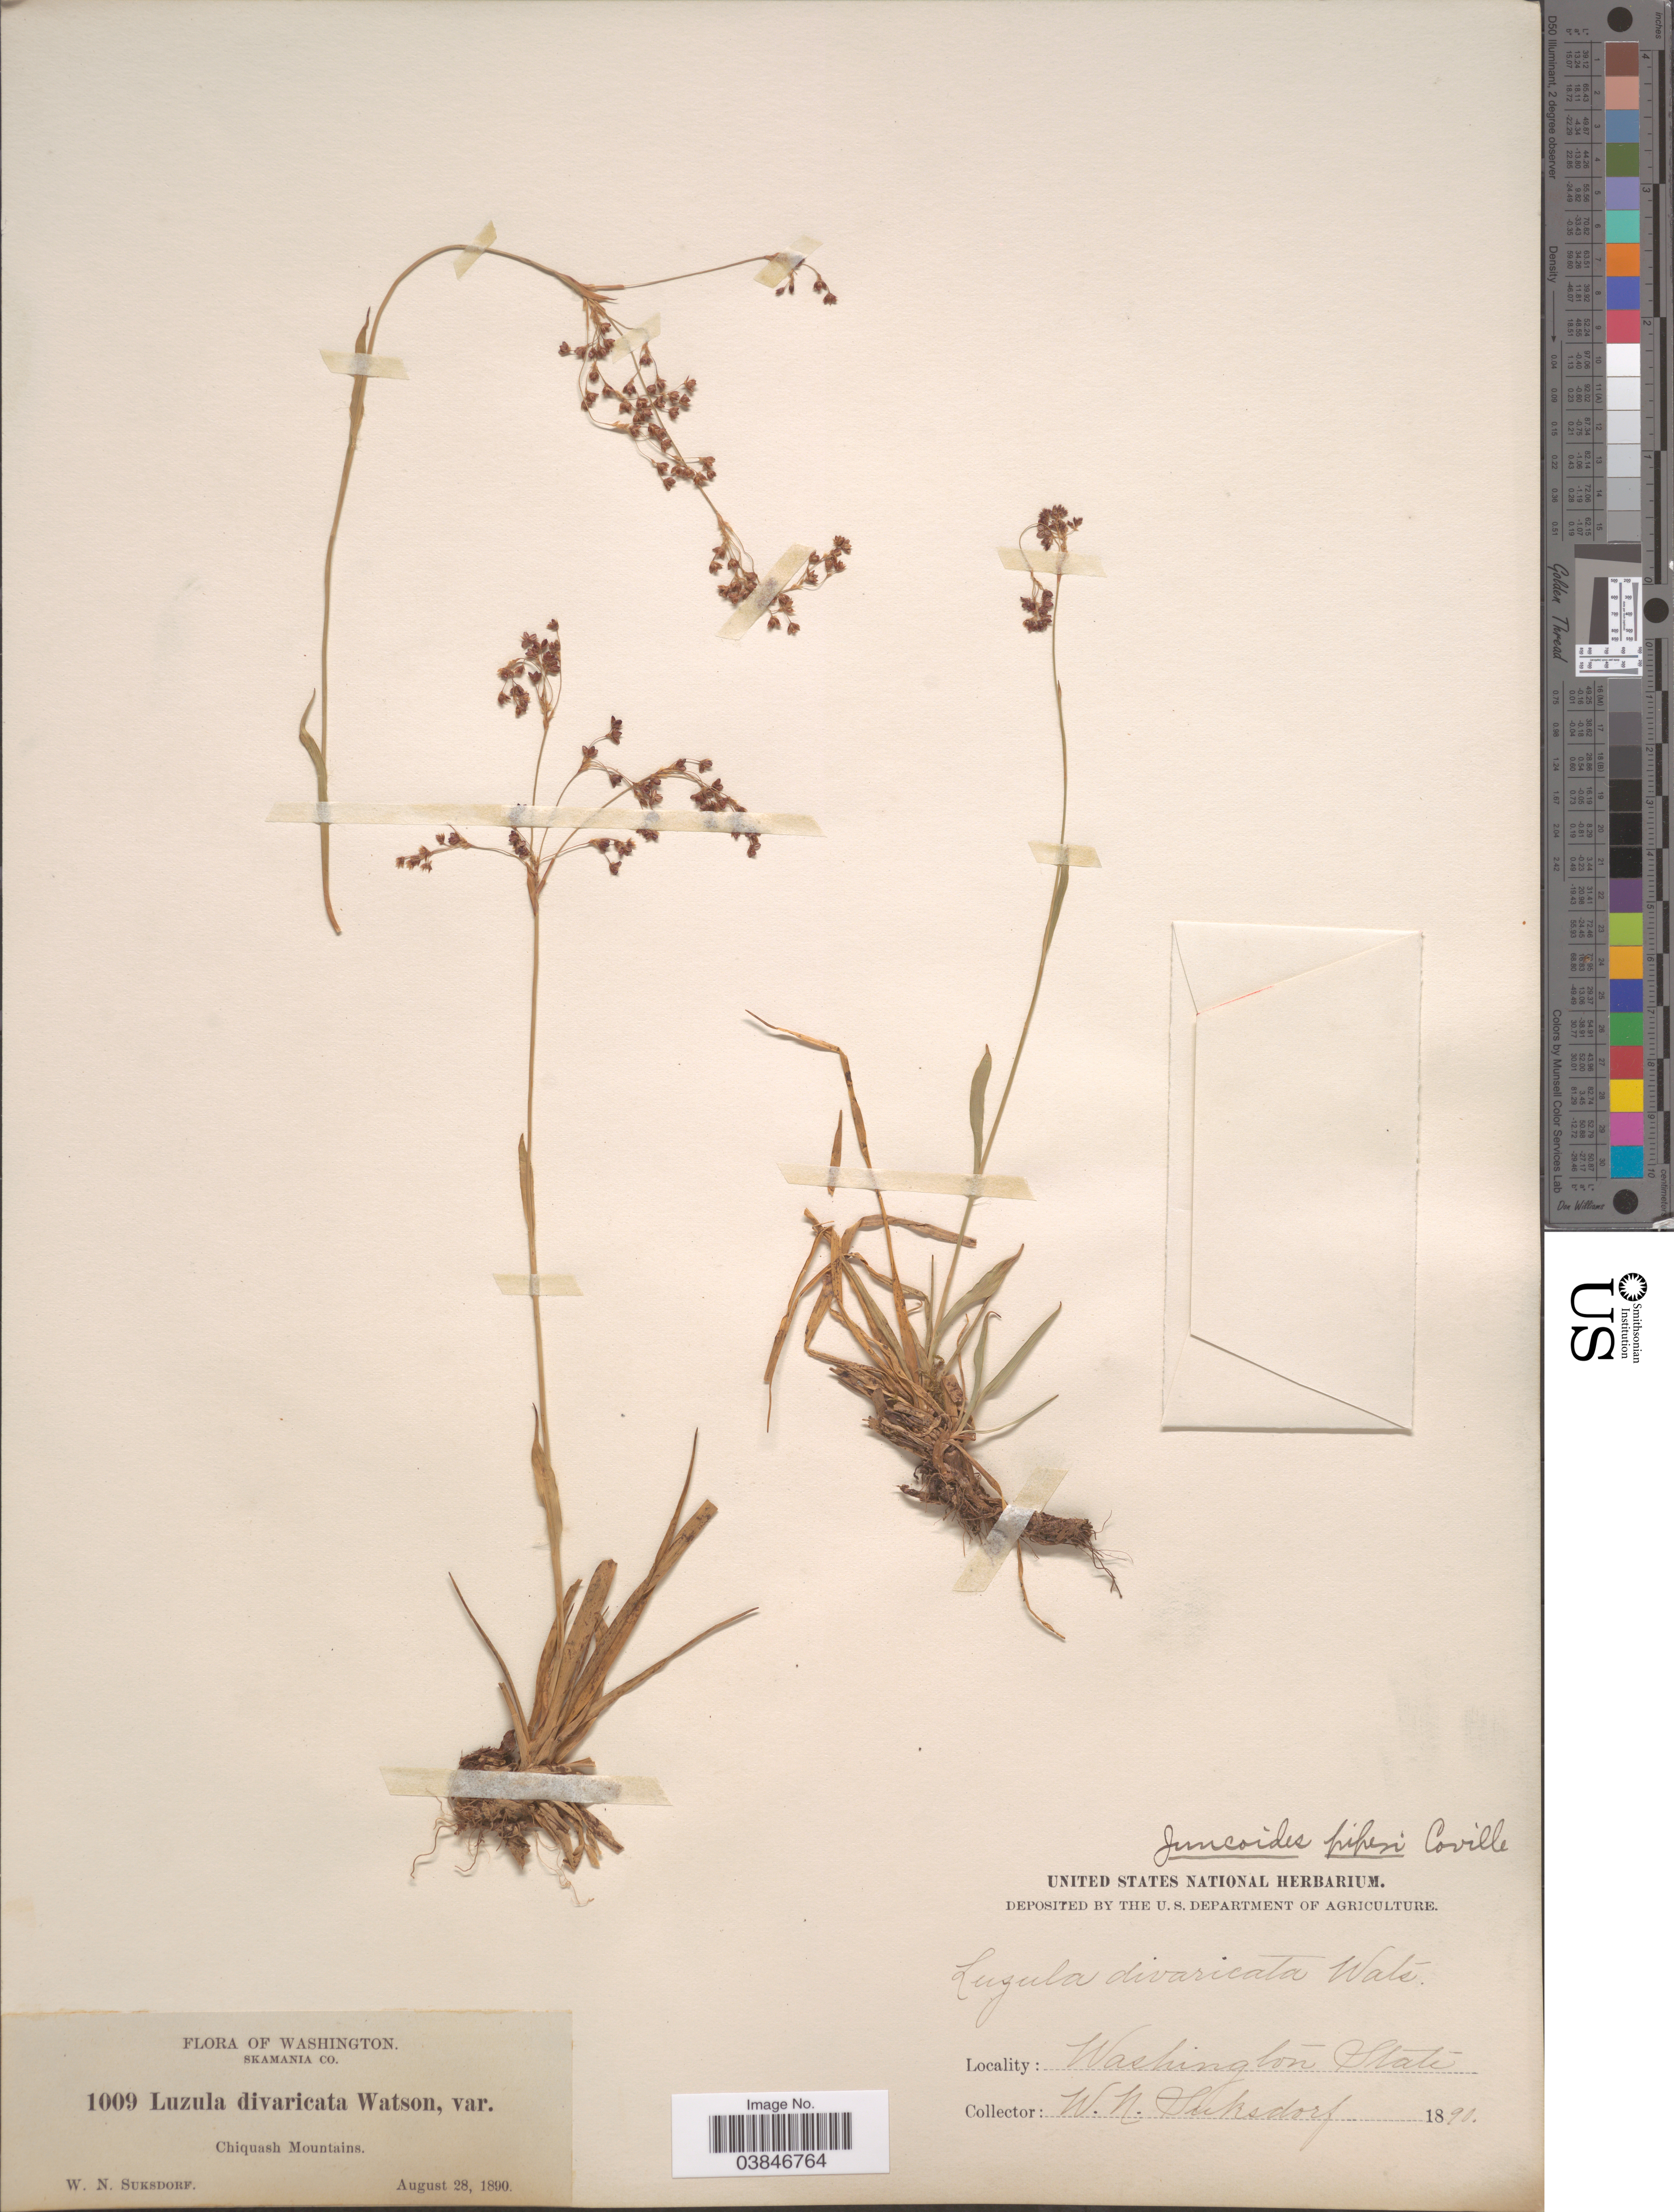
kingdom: Plantae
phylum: Tracheophyta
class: Liliopsida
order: Poales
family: Juncaceae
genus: Luzula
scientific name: Luzula piperi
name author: (Coville) M.E. Jones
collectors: W. N. Suksdorf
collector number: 1009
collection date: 1890-08-28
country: United States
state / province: Washington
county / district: Skamania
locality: Skamania Co. Chiquash Mountains.